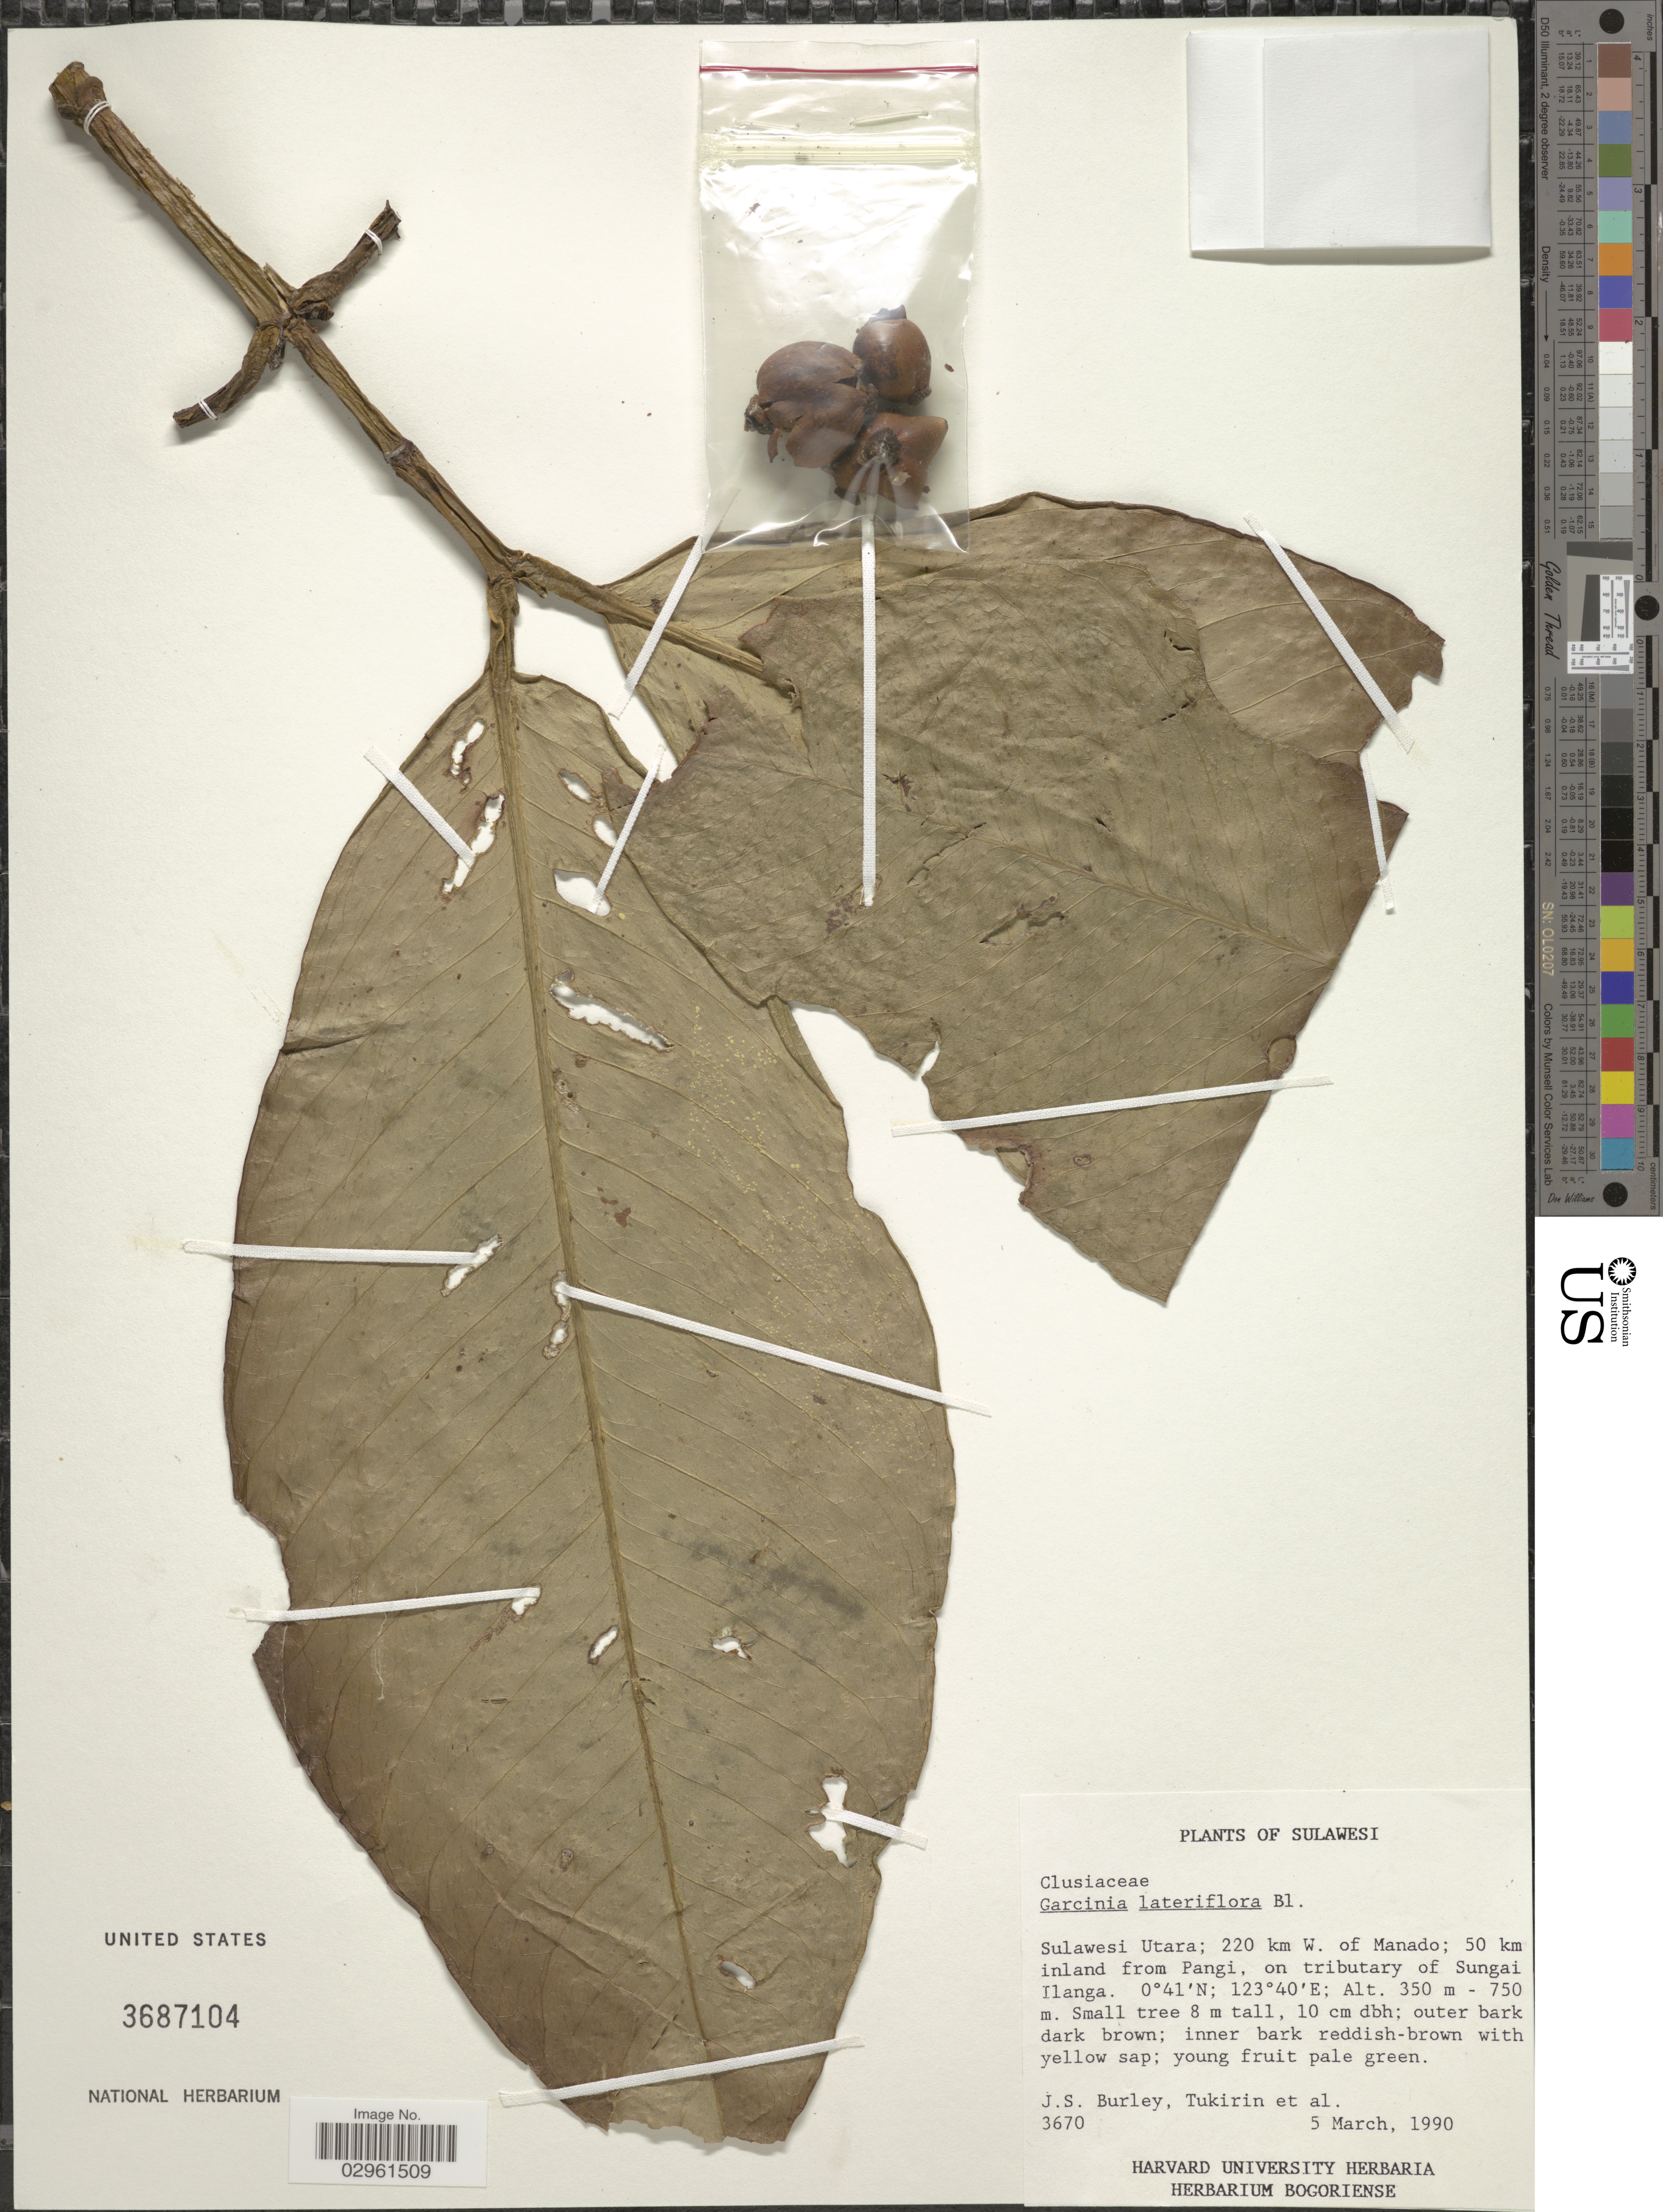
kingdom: Plantae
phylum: Tracheophyta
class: Magnoliopsida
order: Malpighiales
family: Clusiaceae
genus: Garcinia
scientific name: Garcinia lateriflora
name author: Blume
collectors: J. S. Burley, -. Tukirin & et al.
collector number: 3670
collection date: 1990-03-05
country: Indonesia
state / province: Sulawesi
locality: Sulawesi Utara; 220 km W. of Manado; 50 km inland from Pangi, on tributary of Sungai Ilanga.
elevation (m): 350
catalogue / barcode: US 3687104